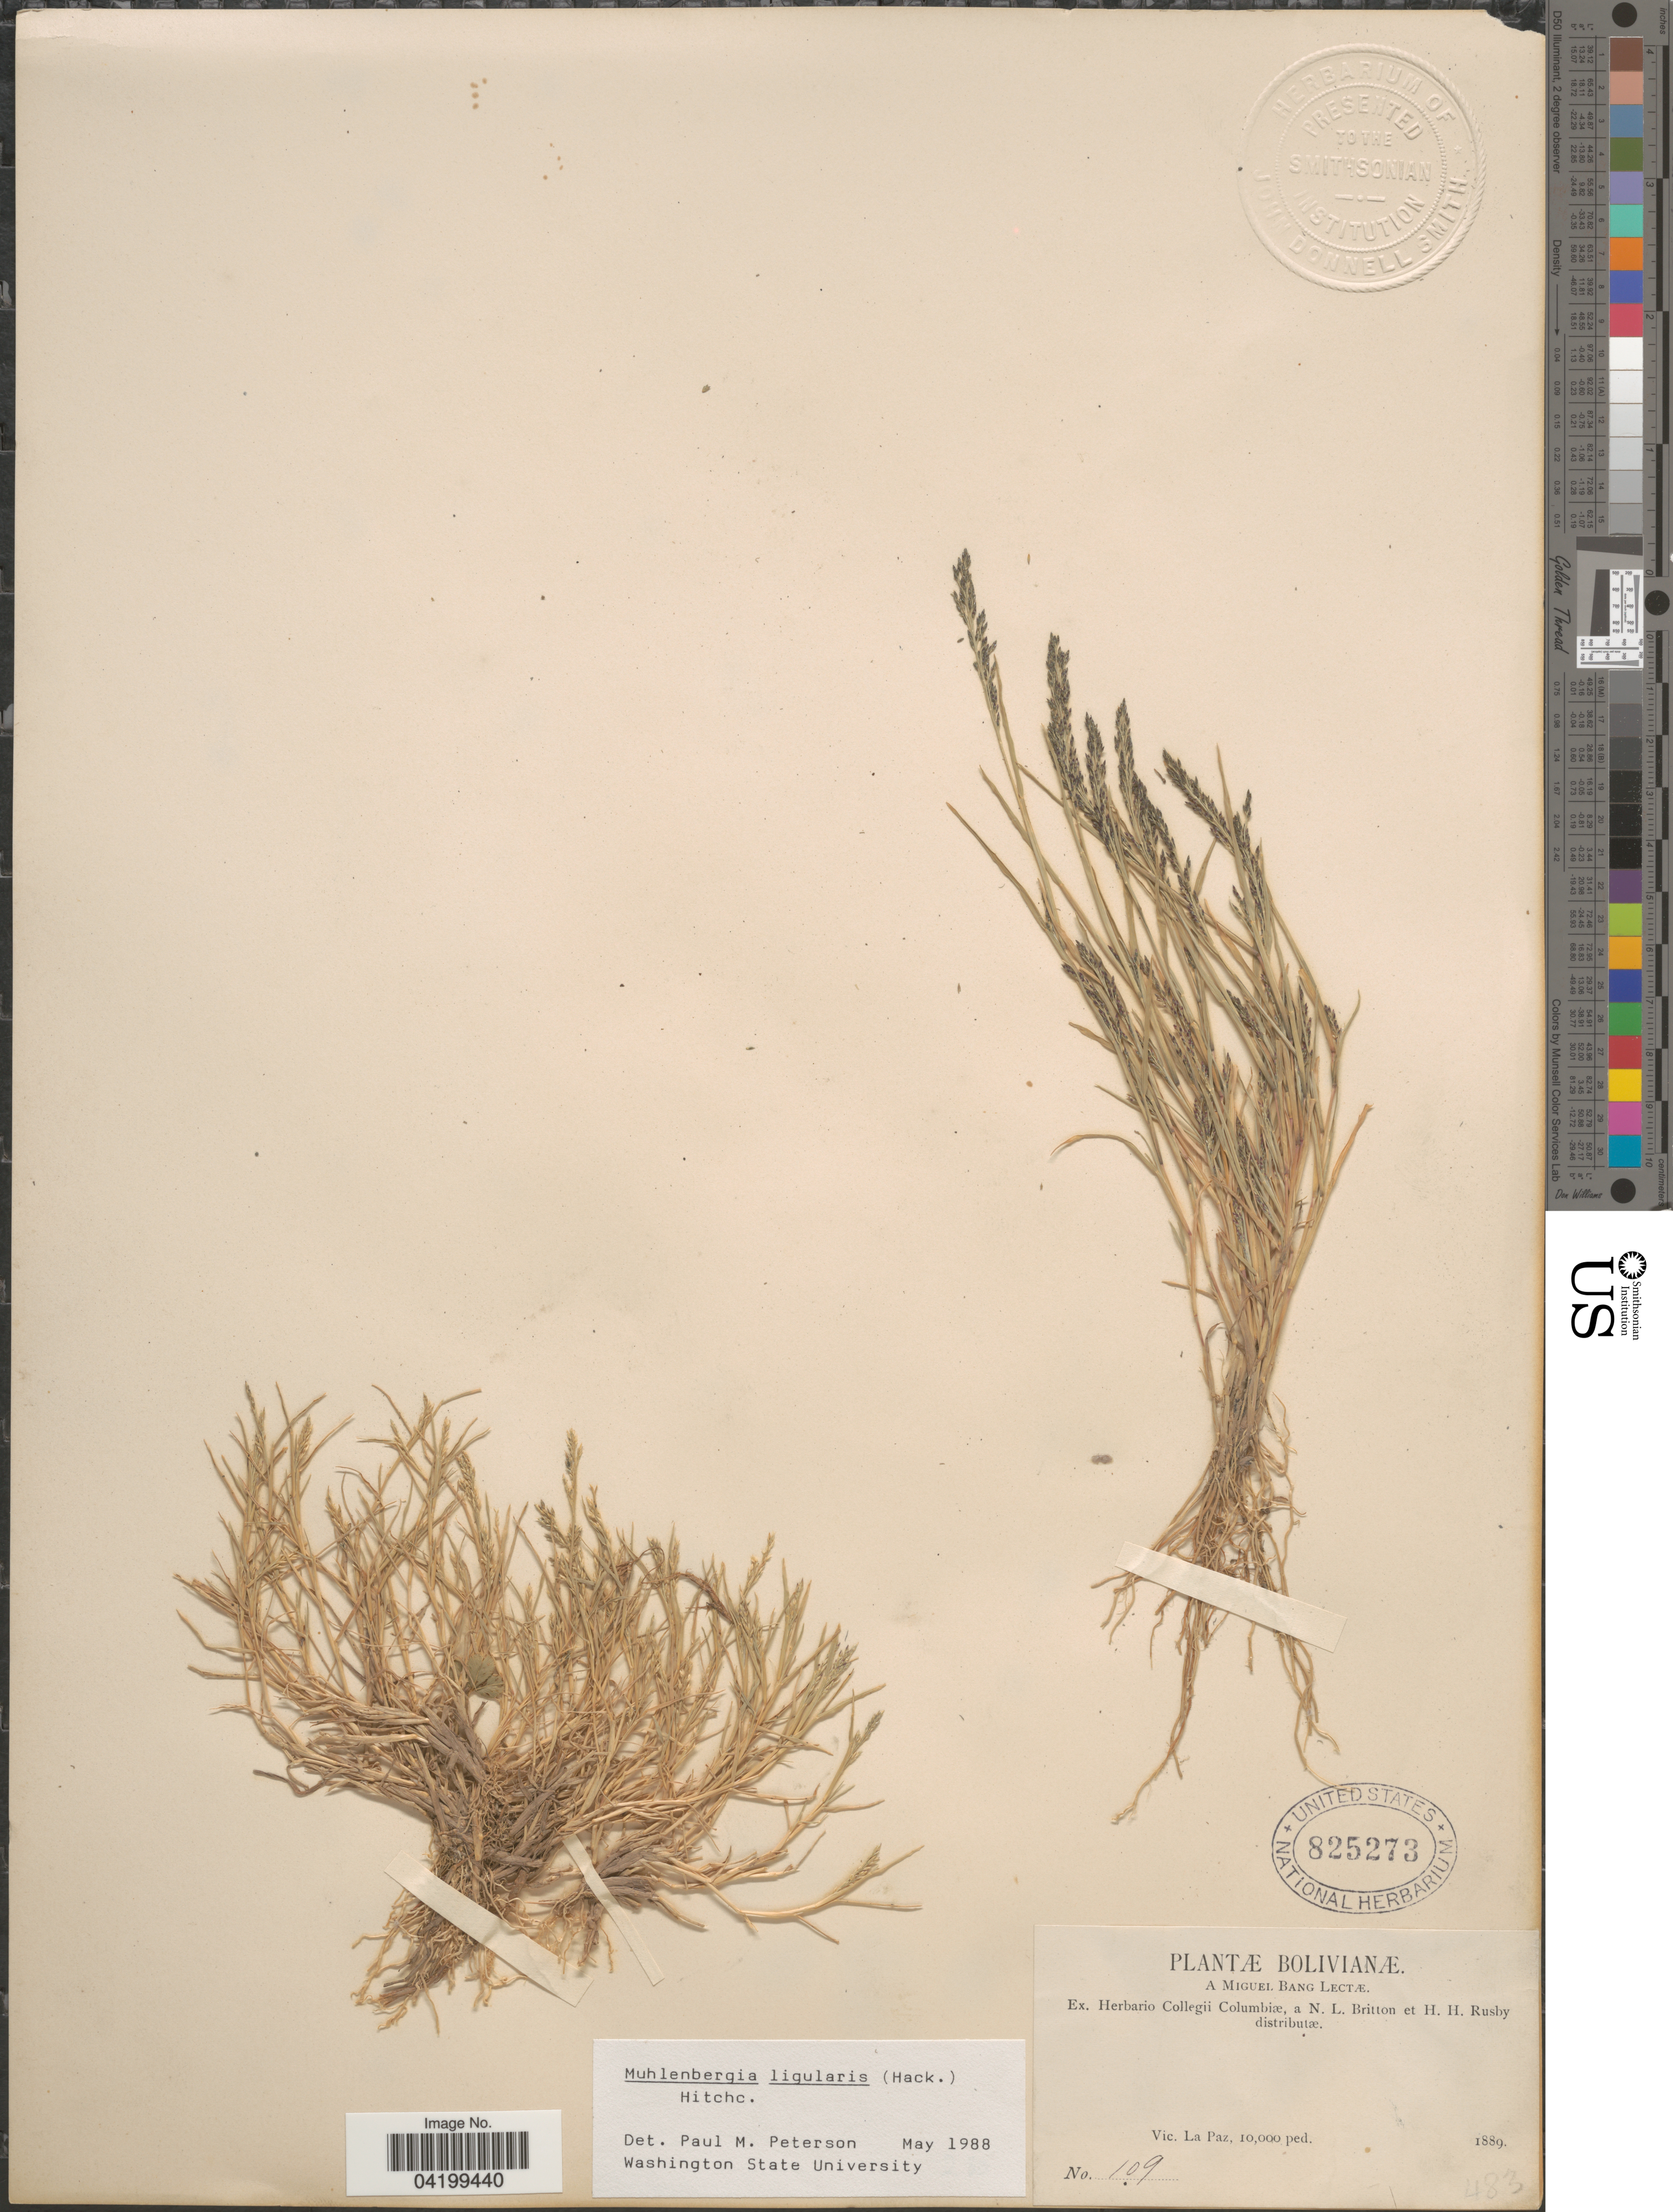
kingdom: Plantae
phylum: Tracheophyta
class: Liliopsida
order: Poales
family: Poaceae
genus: Muhlenbergia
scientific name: Muhlenbergia ligularis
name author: (Hack.) Hitchc.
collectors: M. Bang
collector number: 109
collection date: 1889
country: Bolivia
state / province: La Paz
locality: Vic. La Paz.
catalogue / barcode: US 825273